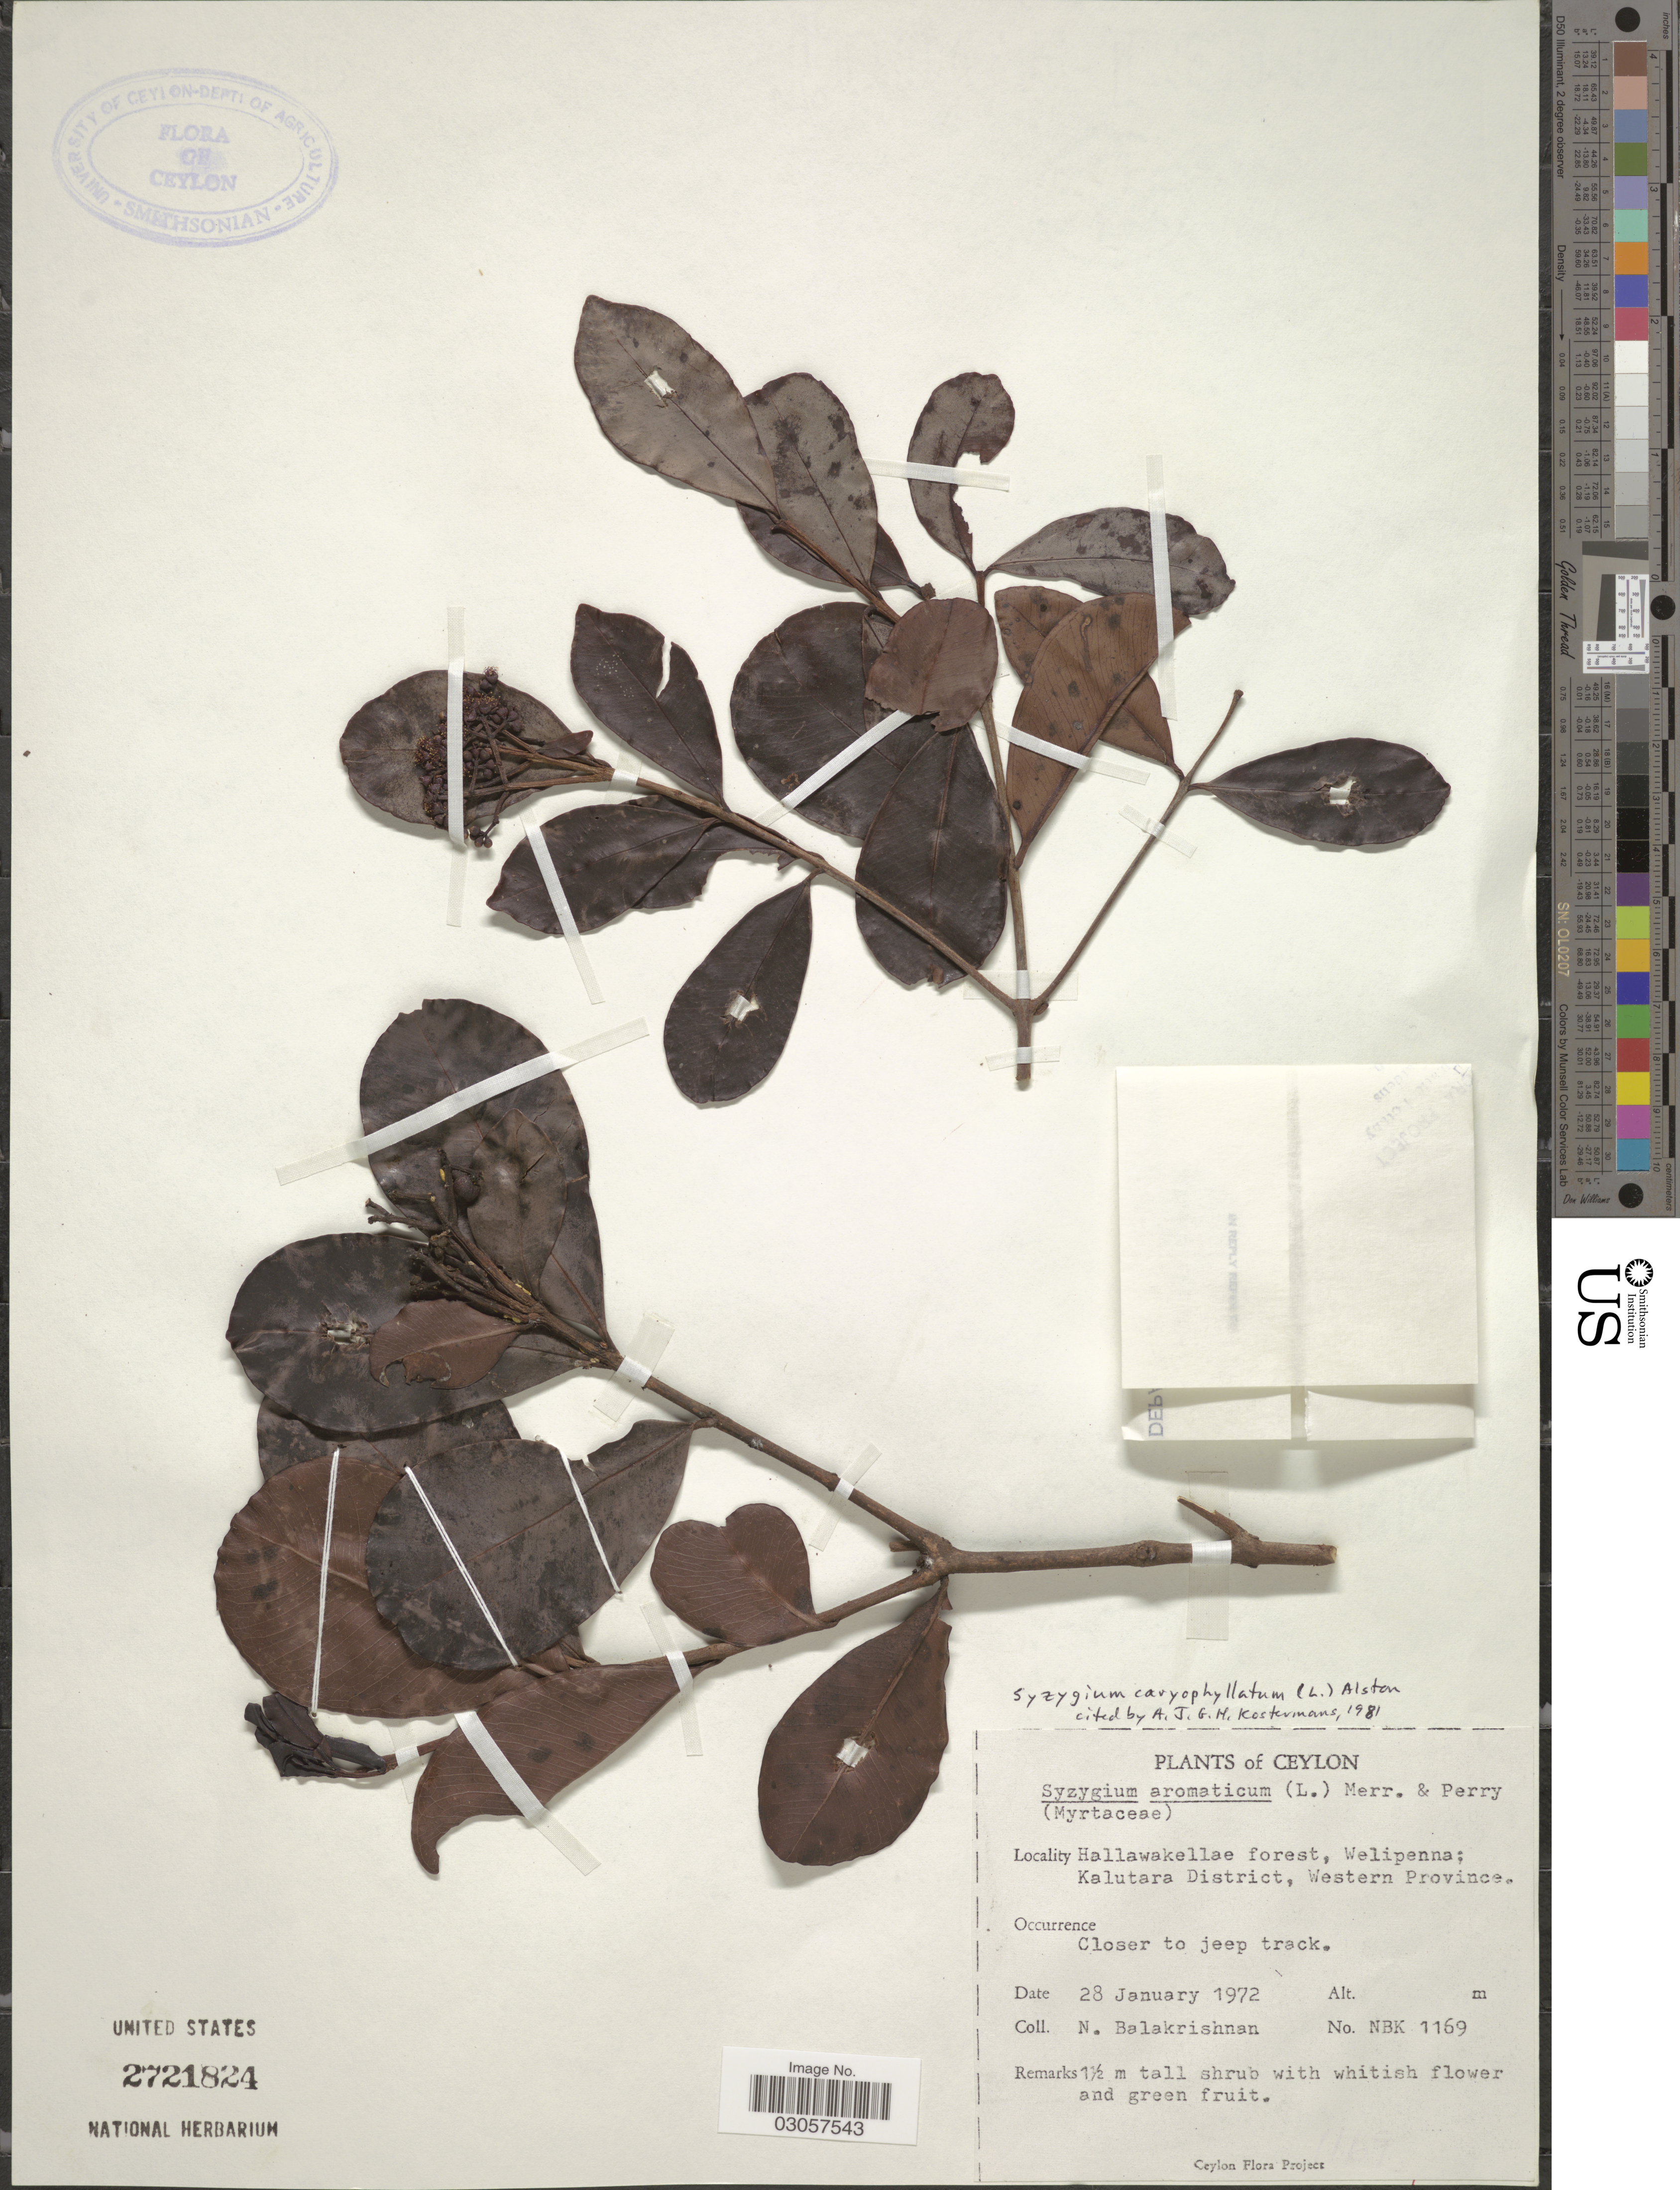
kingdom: Plantae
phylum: Tracheophyta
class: Magnoliopsida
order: Myrtales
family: Myrtaceae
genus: Syzygium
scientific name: Syzygium caryophyllatum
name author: (L.) Alston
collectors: N. Balakrishnan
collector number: NBK 1169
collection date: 1972-01-28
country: Sri Lanka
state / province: Western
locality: Ceylon, Hallawakellae forest, Welipenna; Kalutara District, Western Province.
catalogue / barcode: US 2721824